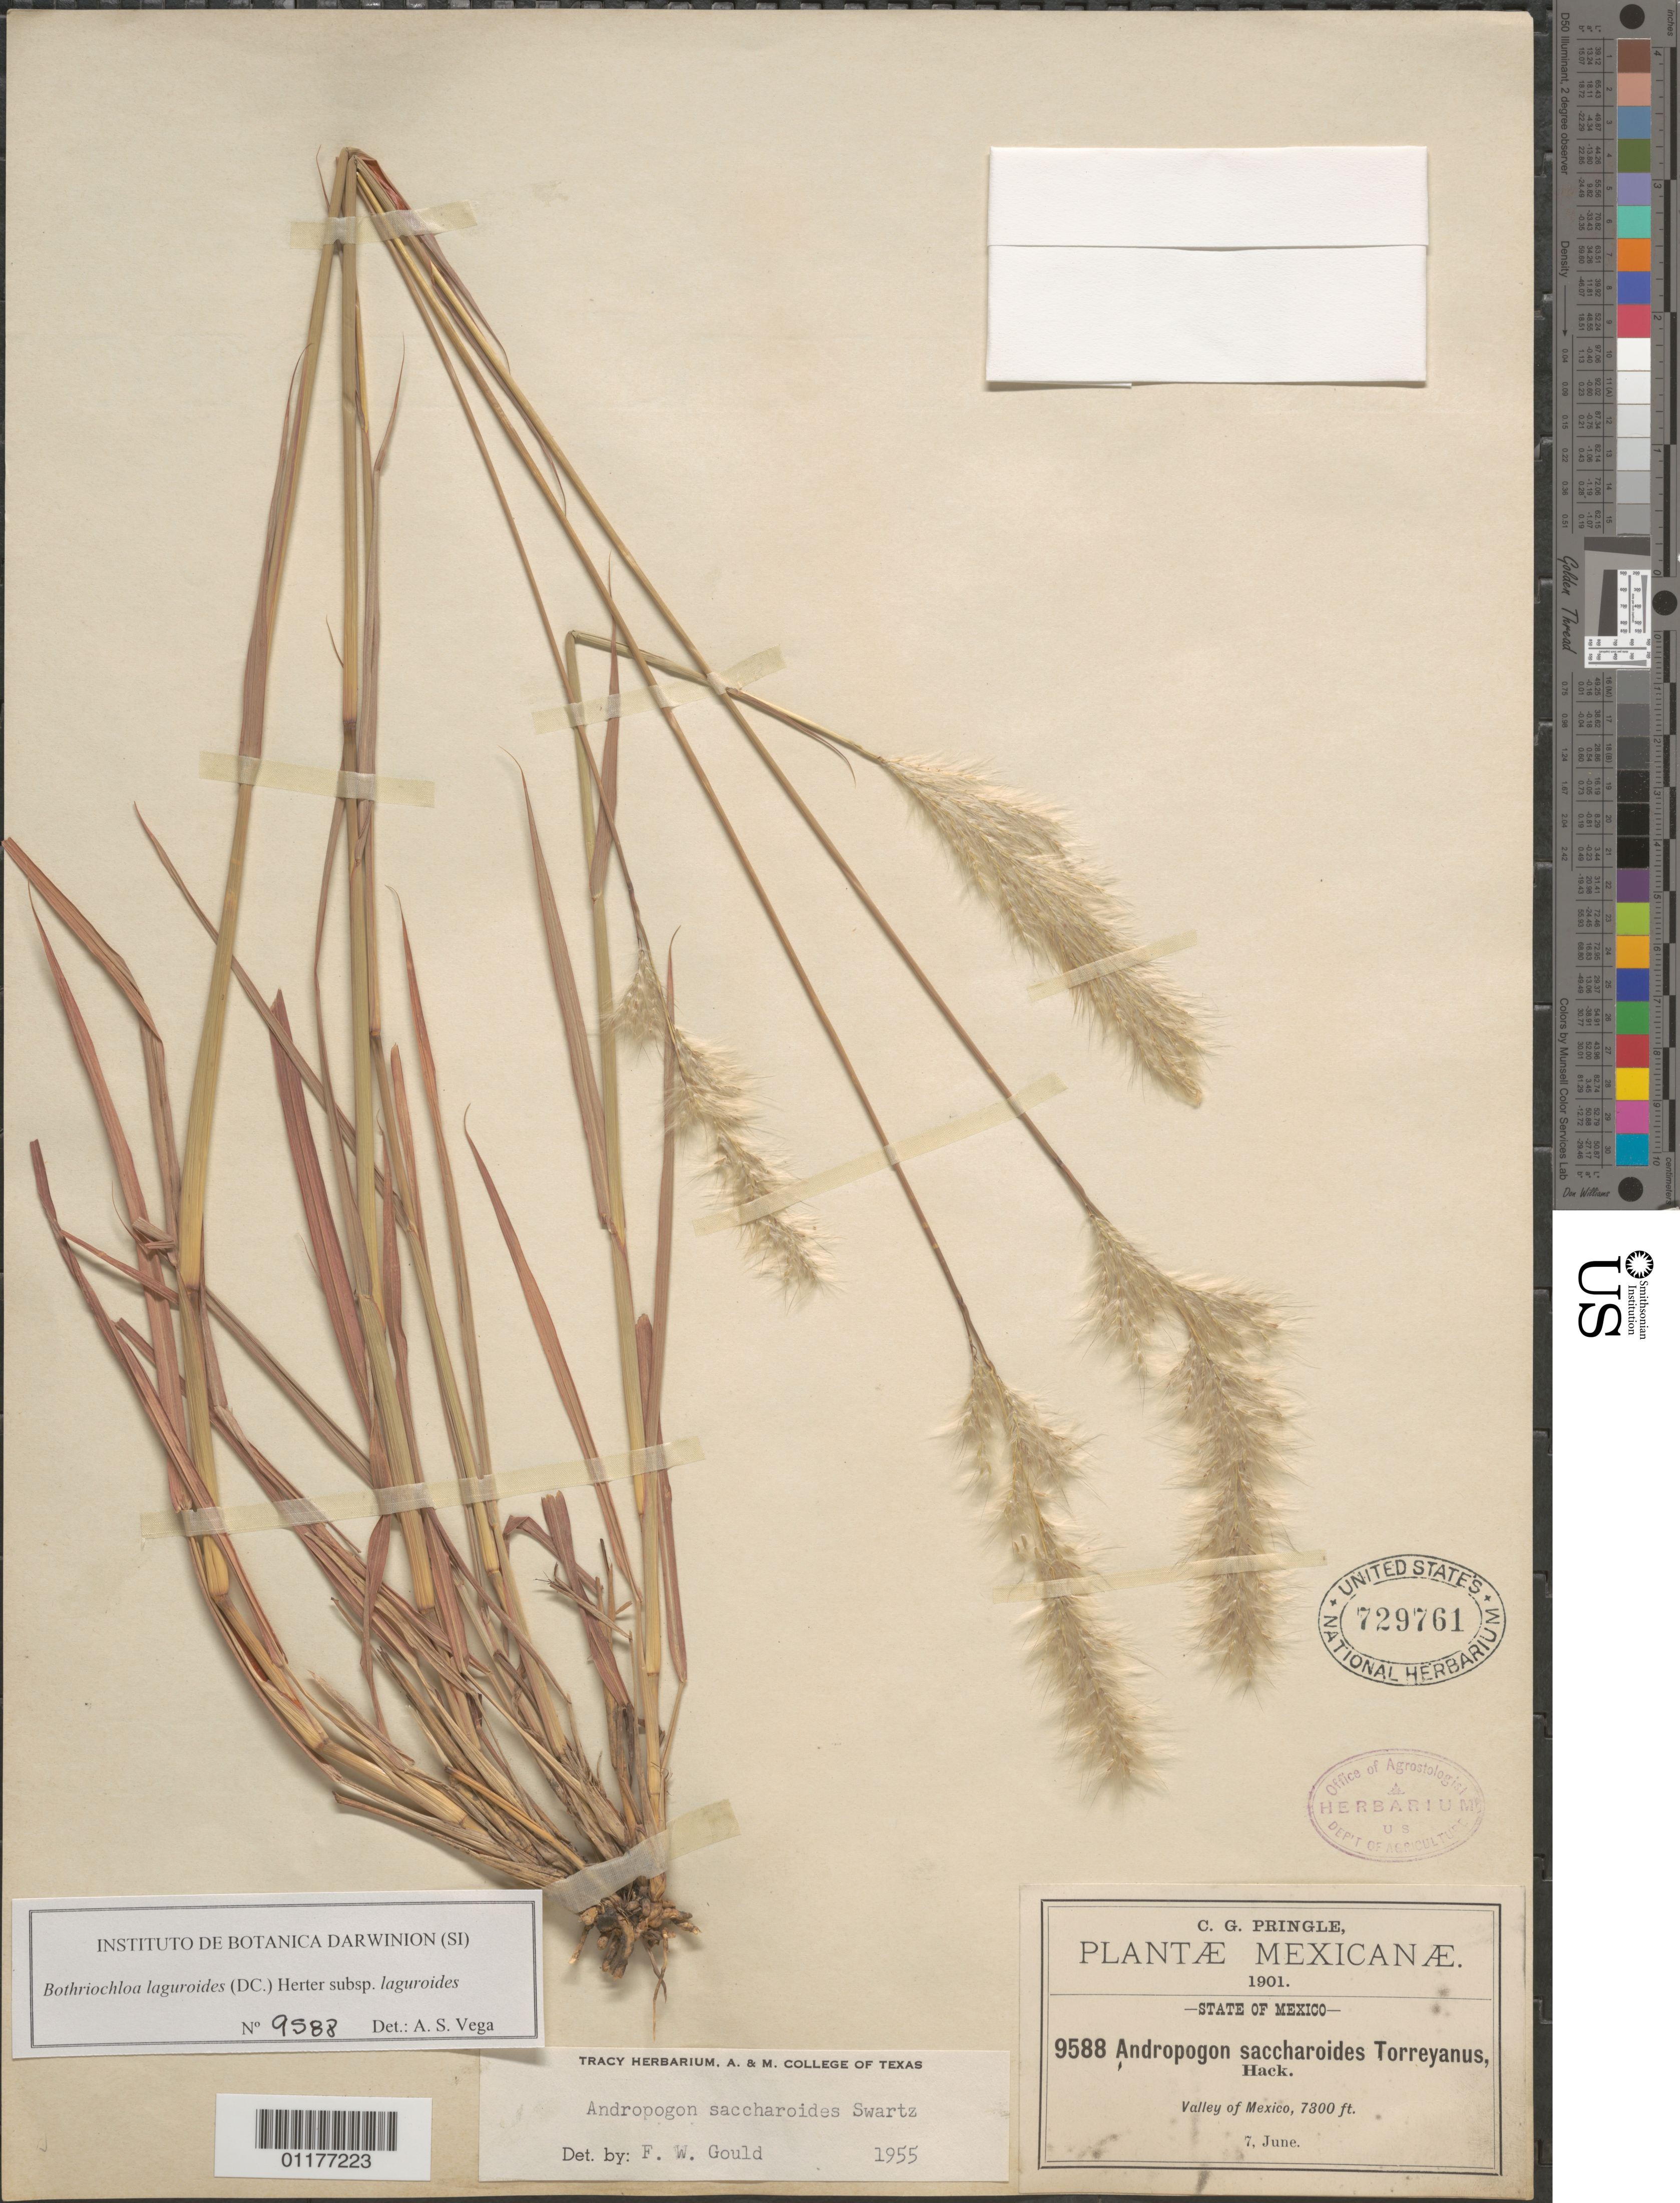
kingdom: Plantae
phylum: Tracheophyta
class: Liliopsida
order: Poales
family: Poaceae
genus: Bothriochloa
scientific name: Bothriochloa laguroides subsp. laguroides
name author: (DC.) Herter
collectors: C. G. Pringle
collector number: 9588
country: Mexico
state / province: Distrito Federal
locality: Valley of Mexico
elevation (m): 2225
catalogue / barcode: US 729761